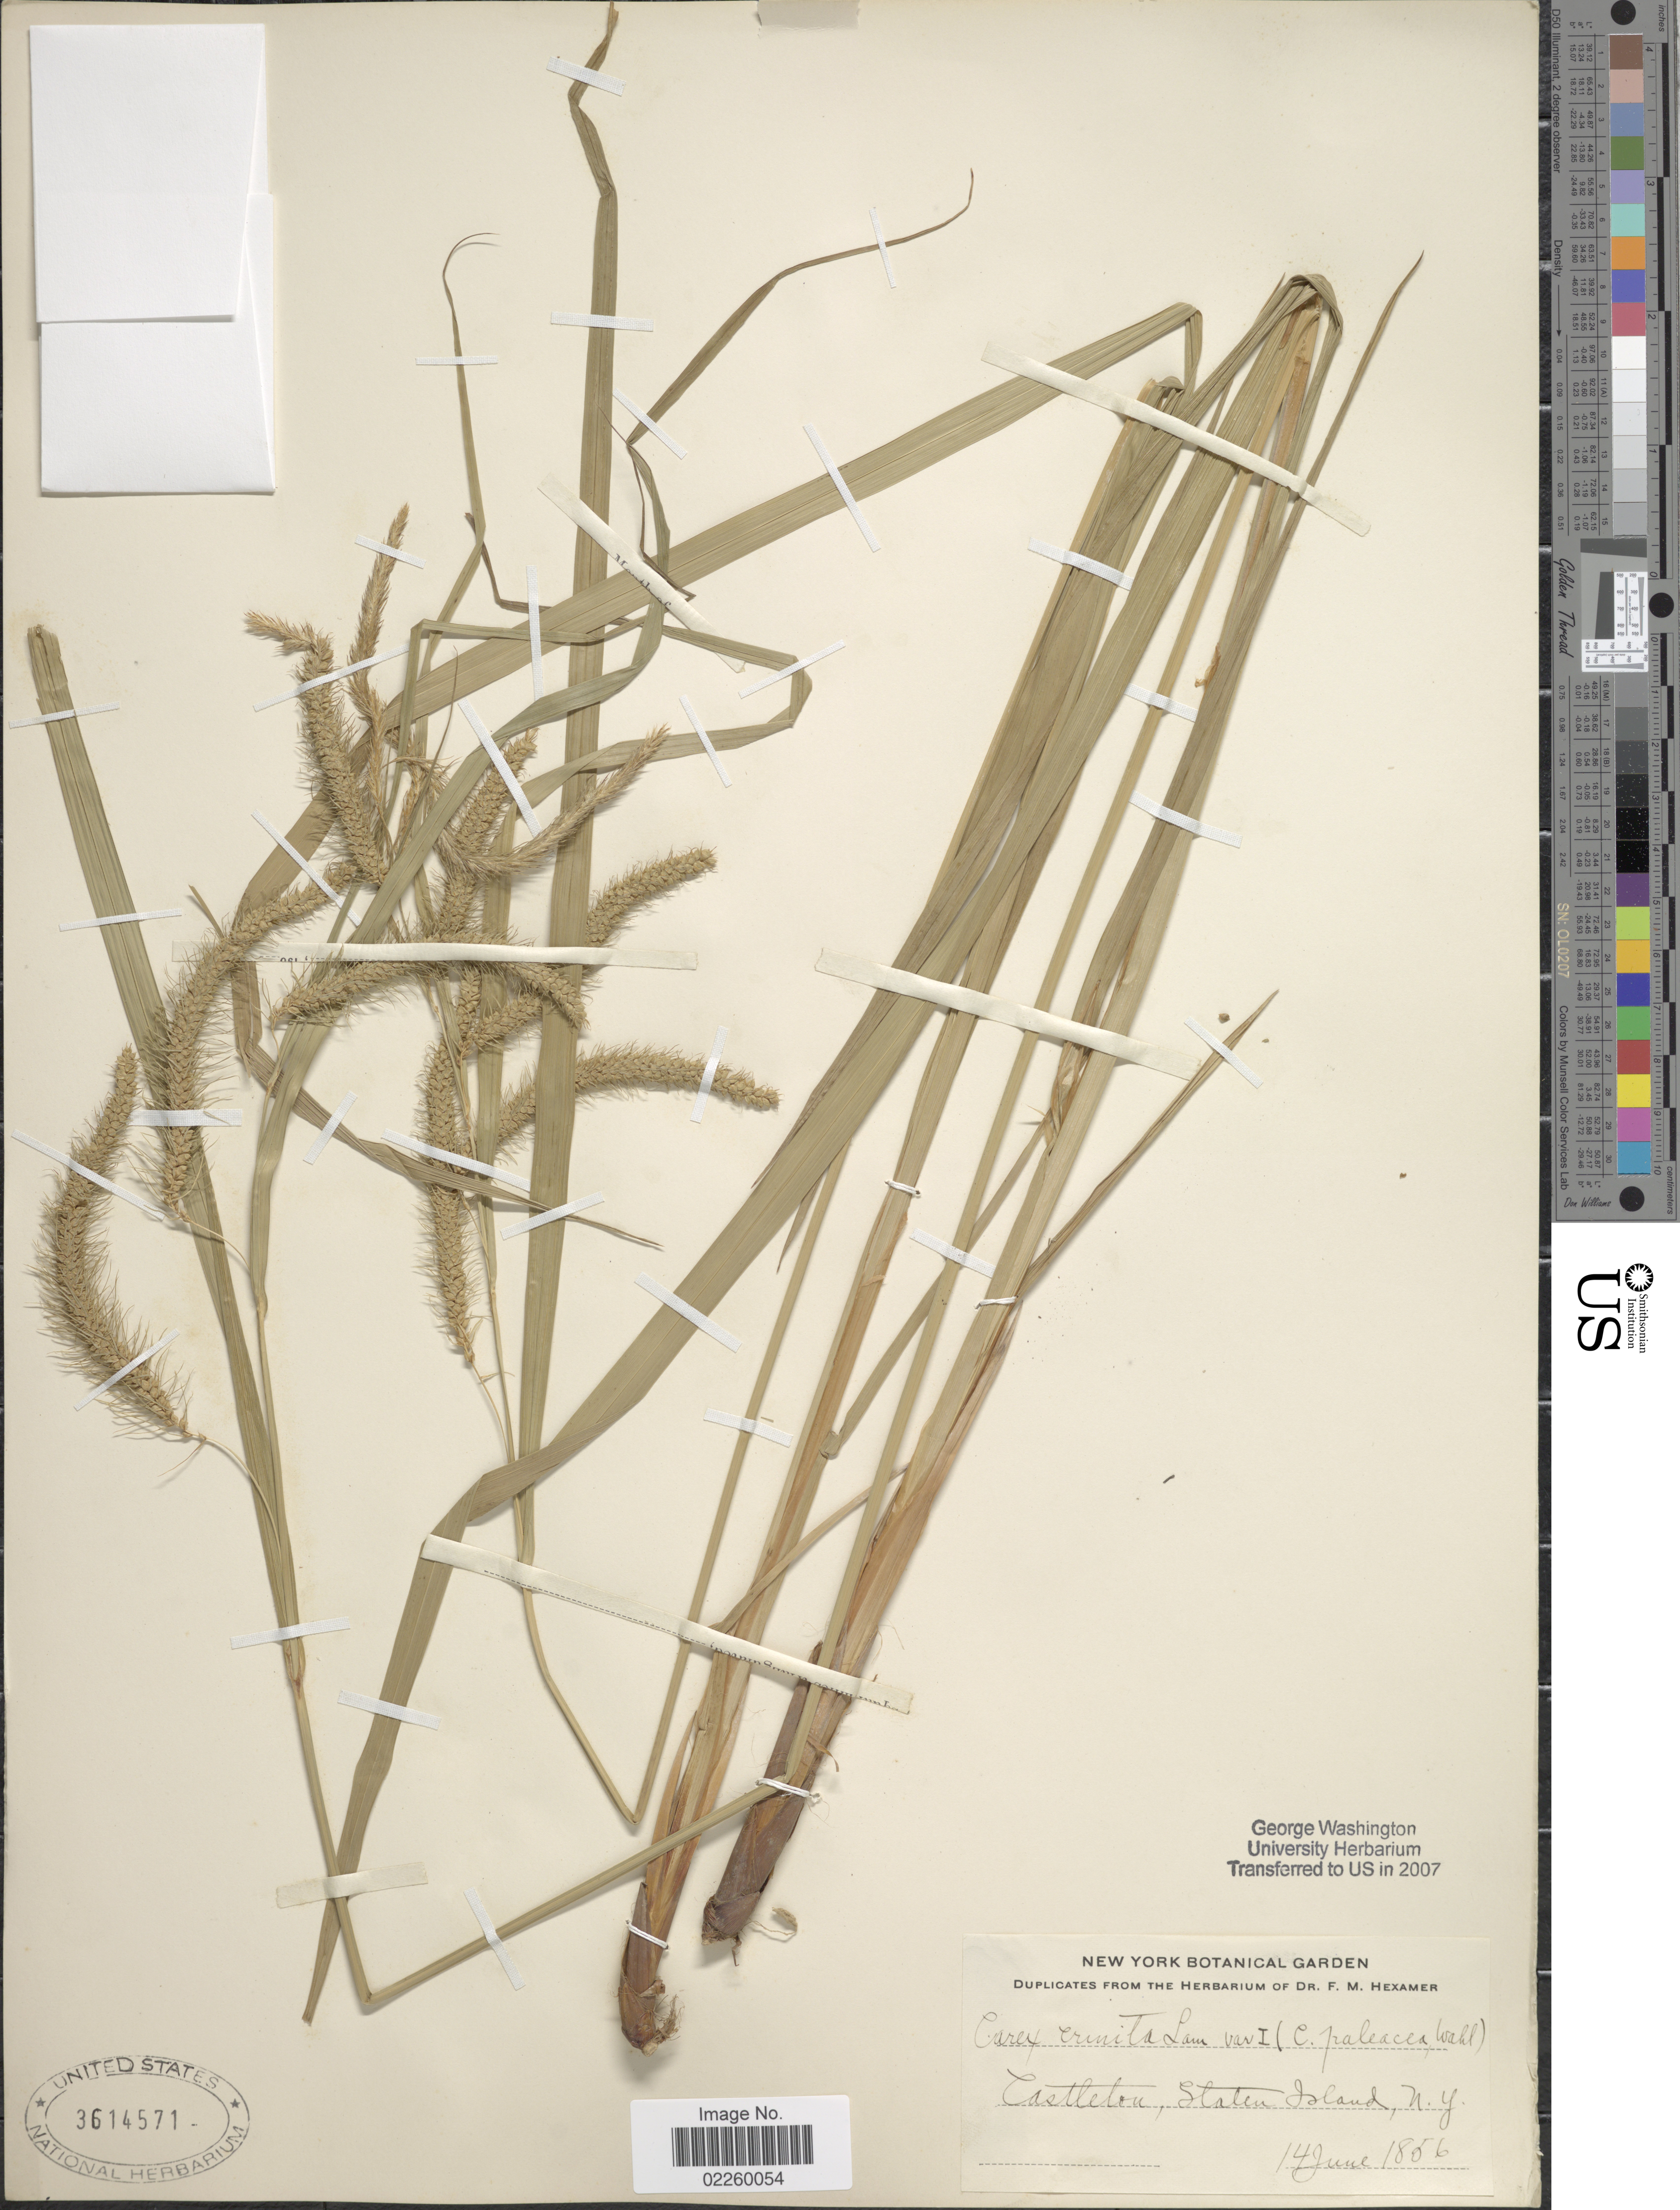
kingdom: Plantae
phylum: Tracheophyta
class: Liliopsida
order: Poales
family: Cyperaceae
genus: Carex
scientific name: Carex crinita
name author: Lam.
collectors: ex herb. Dr. F. M. Hexamer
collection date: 1856-06-14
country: United States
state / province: New York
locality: Castleton, Staten Island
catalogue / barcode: US 3614571